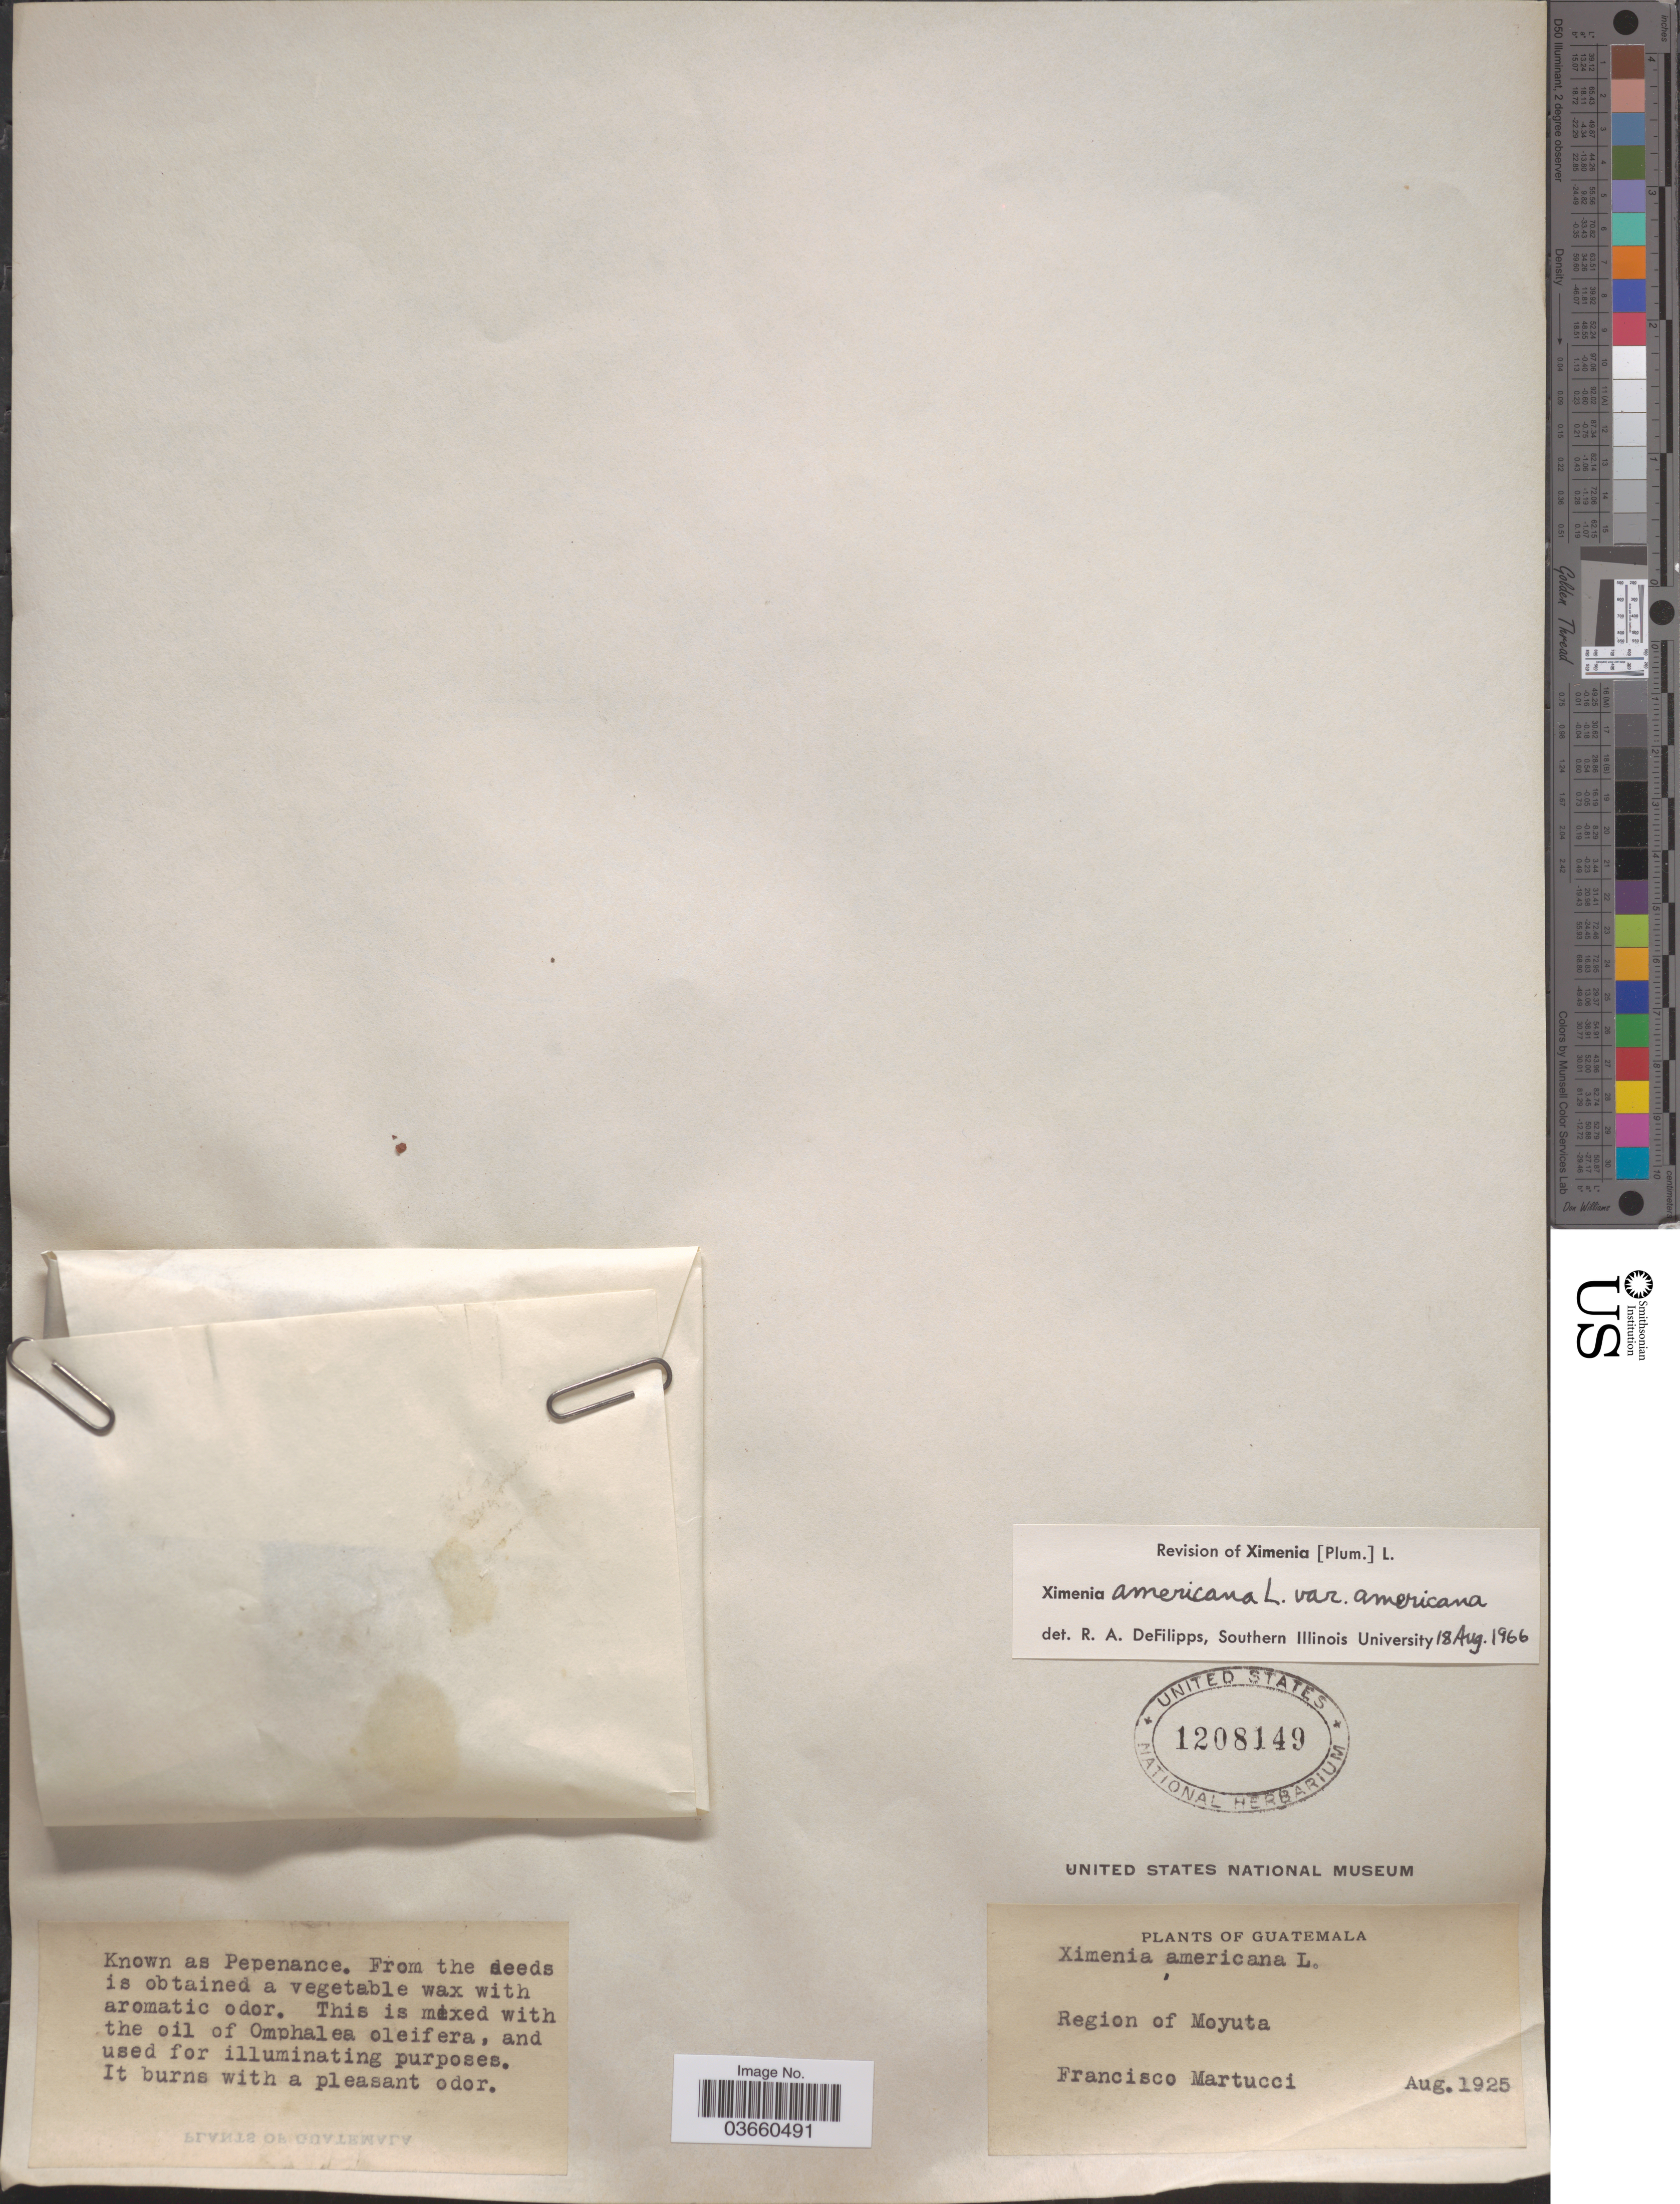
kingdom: Plantae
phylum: Tracheophyta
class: Magnoliopsida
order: Santalales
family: Ximeniaceae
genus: Ximenia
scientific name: Ximenia americana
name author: L.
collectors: F. Martucci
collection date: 1925-08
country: Guatemala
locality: Region of Moyuta.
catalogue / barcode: US 1208149